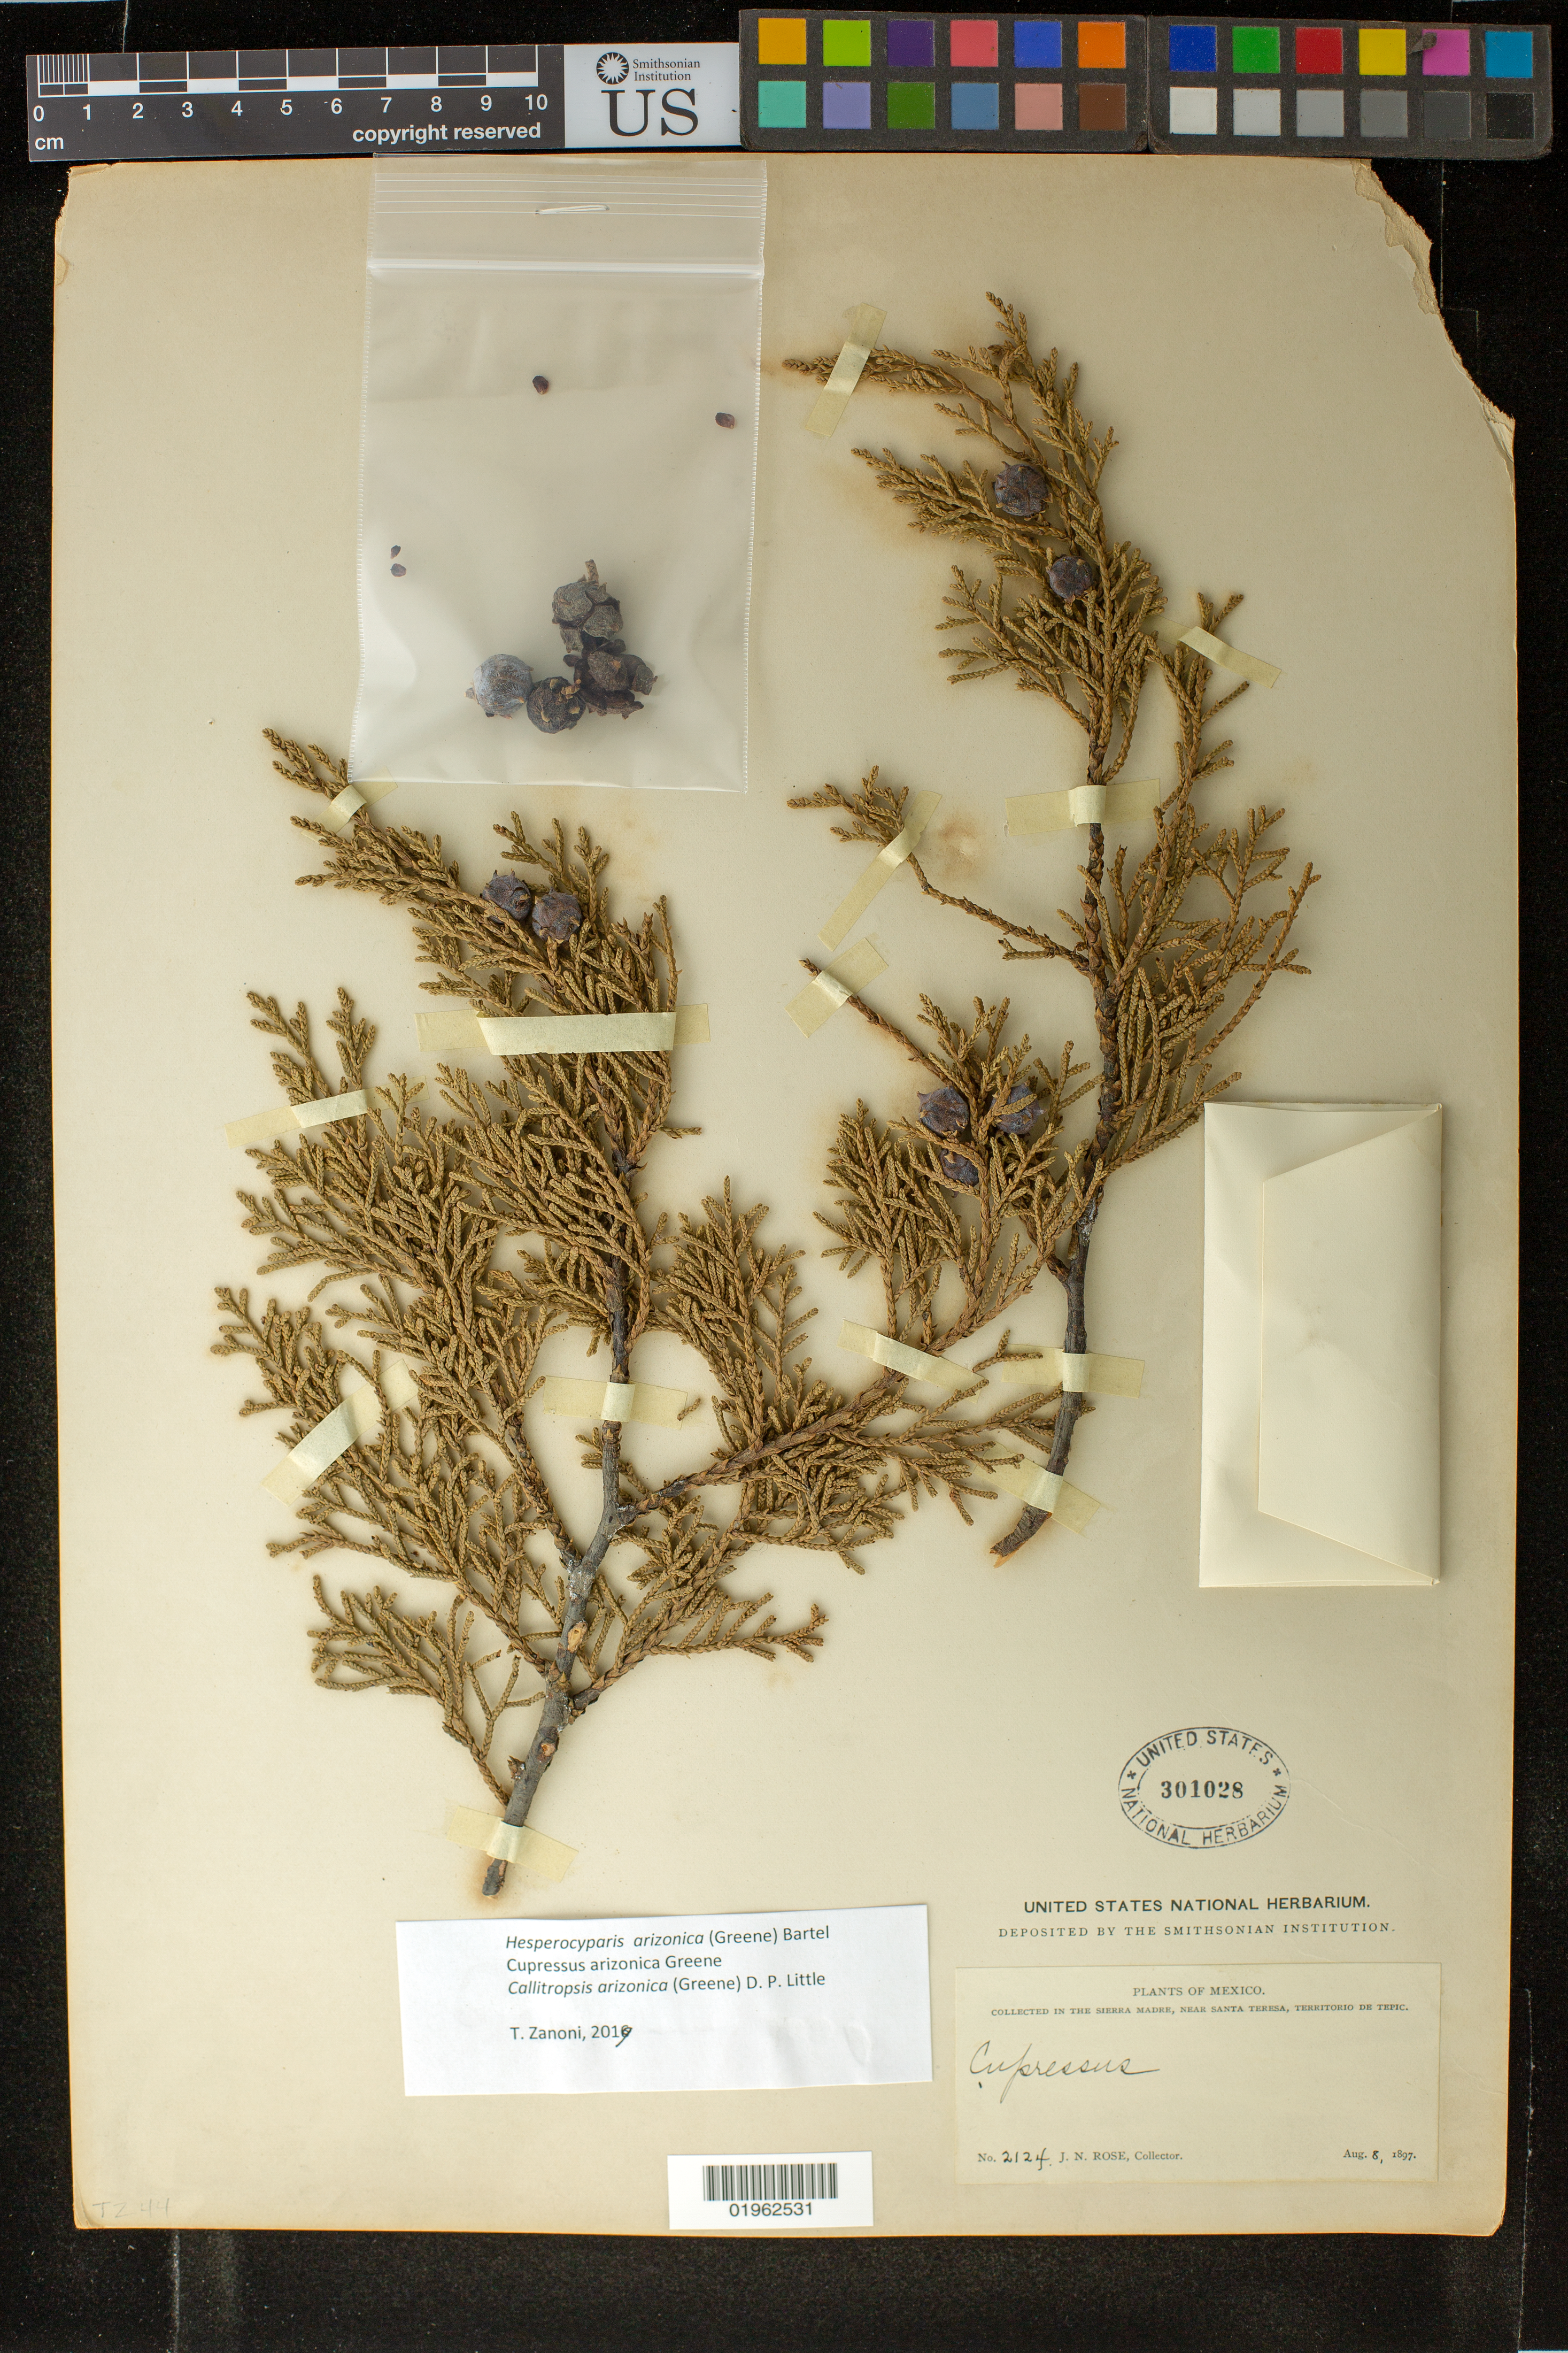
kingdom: Plantae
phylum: Tracheophyta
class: Pinopsida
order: Pinales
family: Cupressaceae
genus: Hesperocyparis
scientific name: Hesperocyparis arizonica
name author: (Greene) Bartel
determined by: Zanoni, T. A., (NY), New York Botanical Garden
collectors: J. N. Rose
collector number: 2124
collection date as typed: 08 Aug 1897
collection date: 1897-08-08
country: Mexico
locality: Sierra Madre, near Santa Teresa, Territorio de Tepic.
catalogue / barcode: US 301028